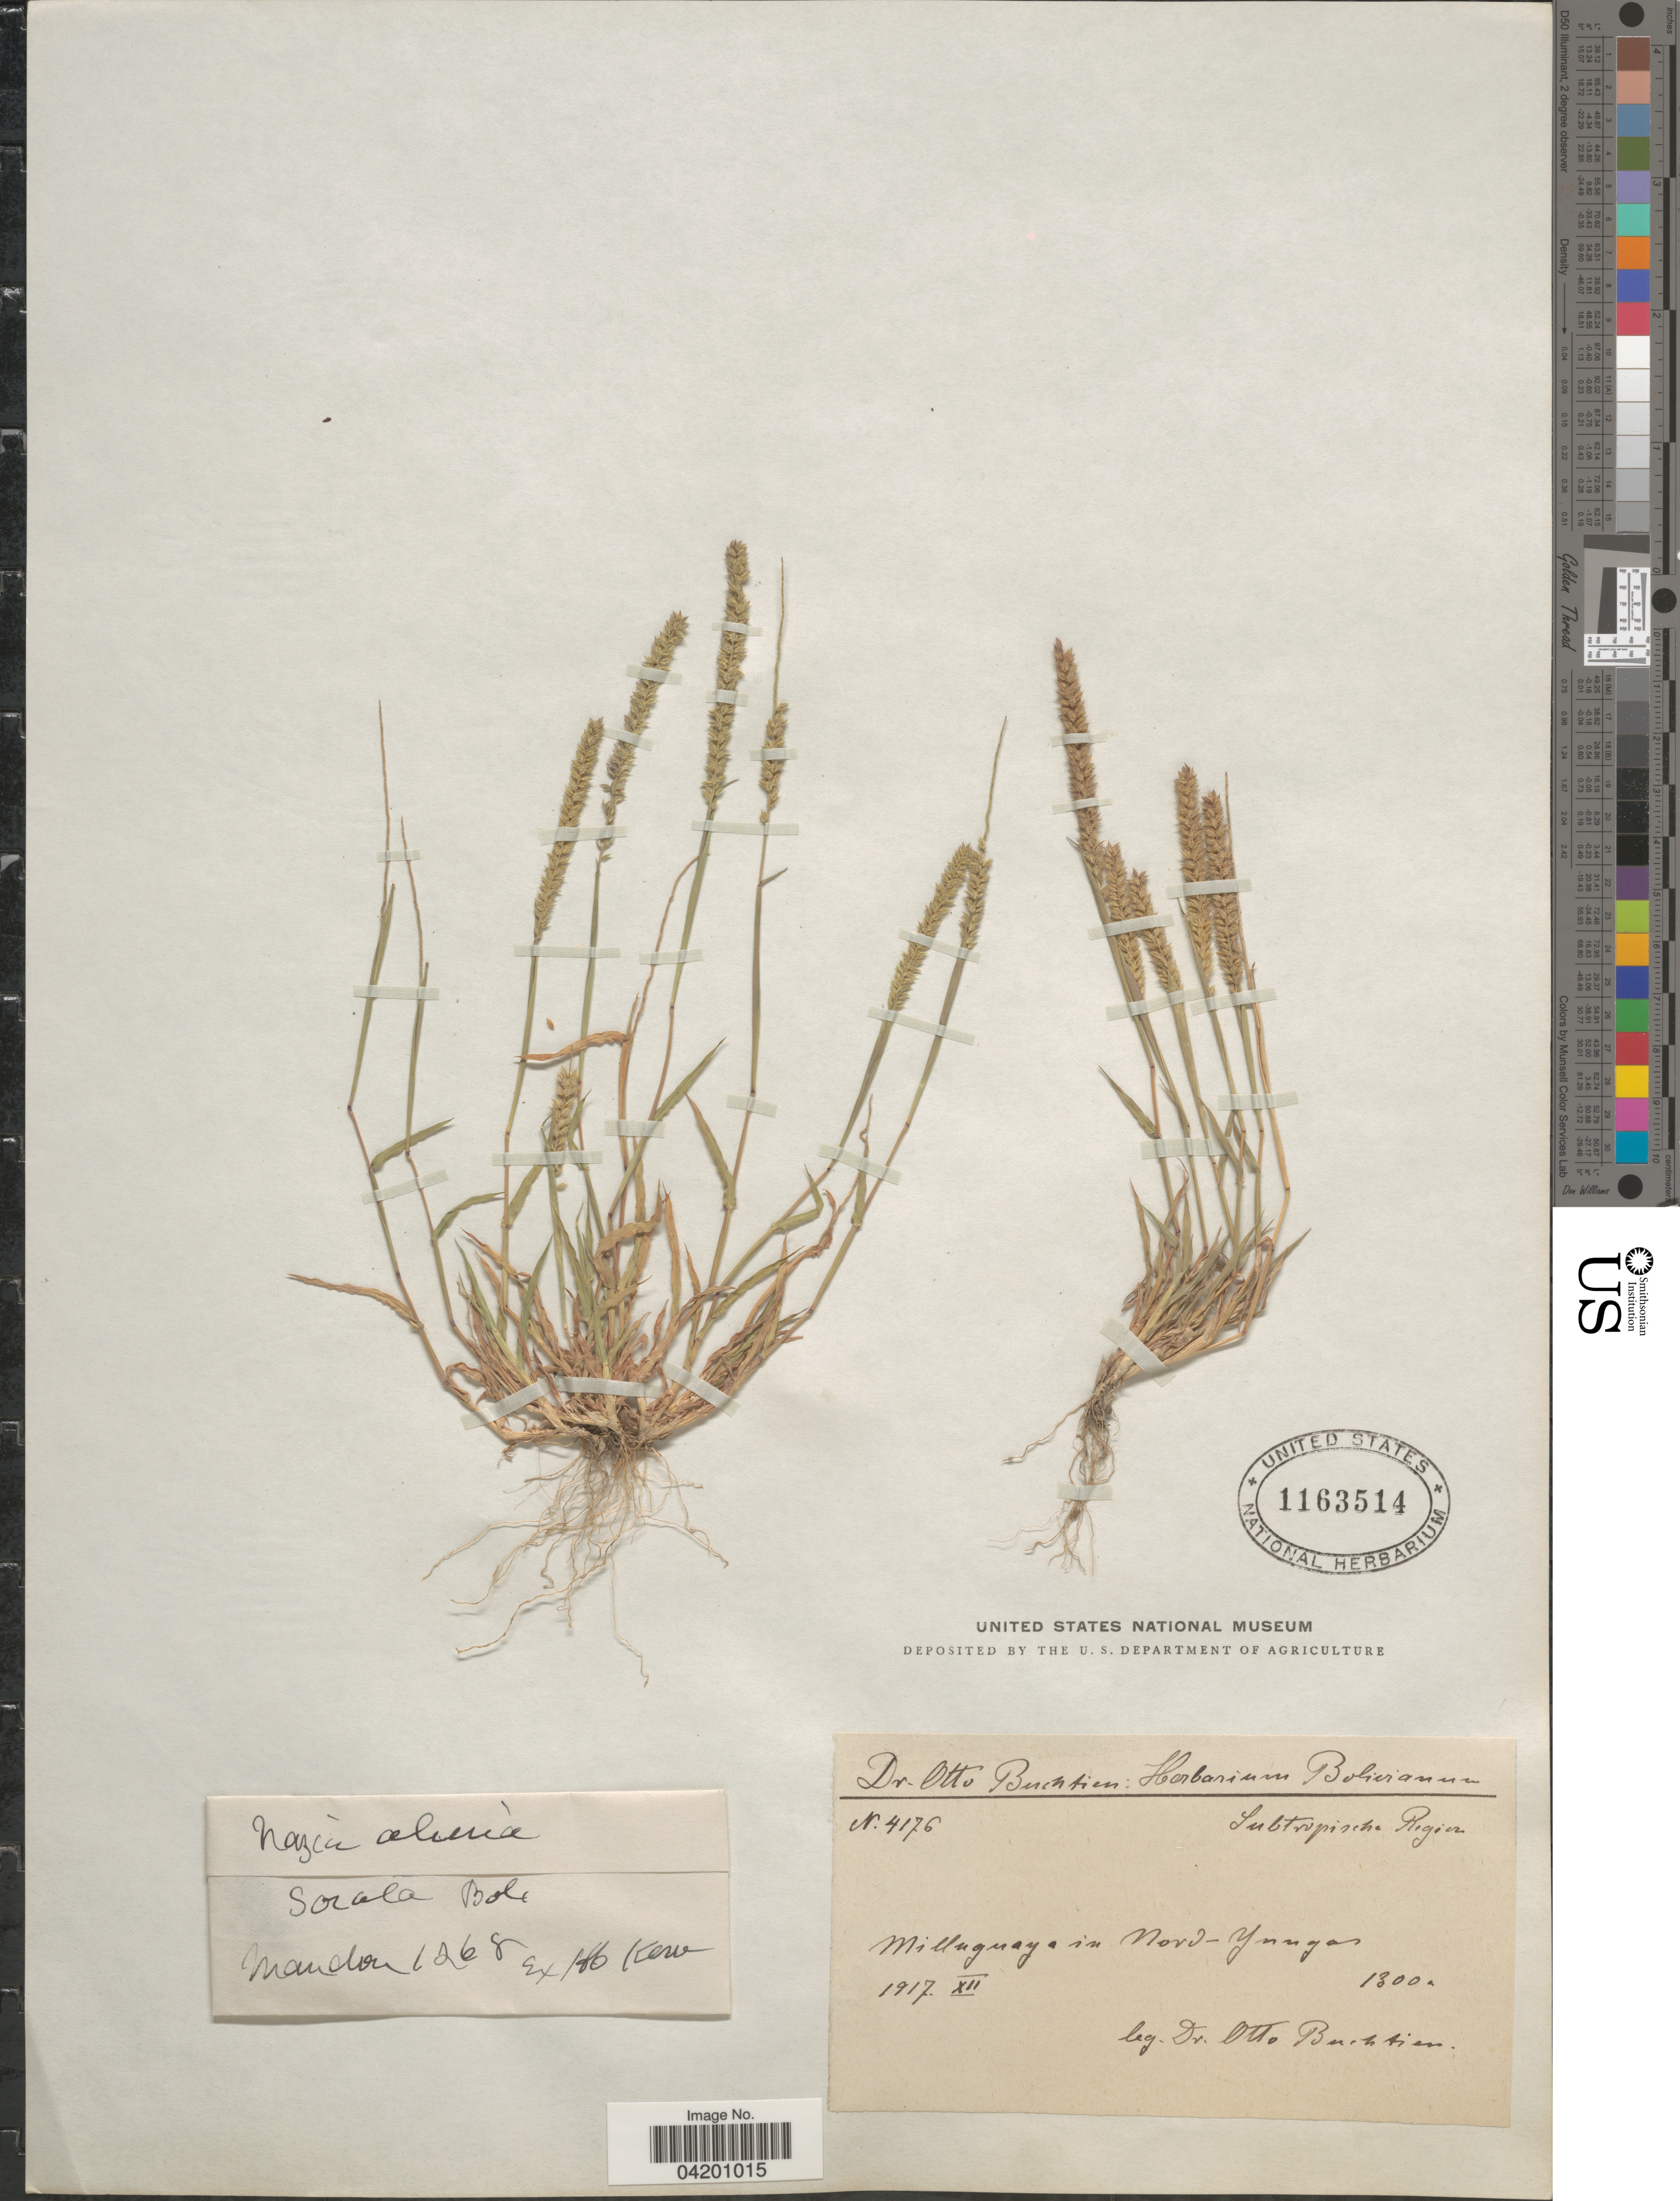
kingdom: Plantae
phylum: Tracheophyta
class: Liliopsida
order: Poales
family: Poaceae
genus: Tragus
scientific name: Tragus berteronianus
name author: Schult.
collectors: Mandon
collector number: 1268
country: Bolivia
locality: Sorata.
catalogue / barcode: US 1163514-2